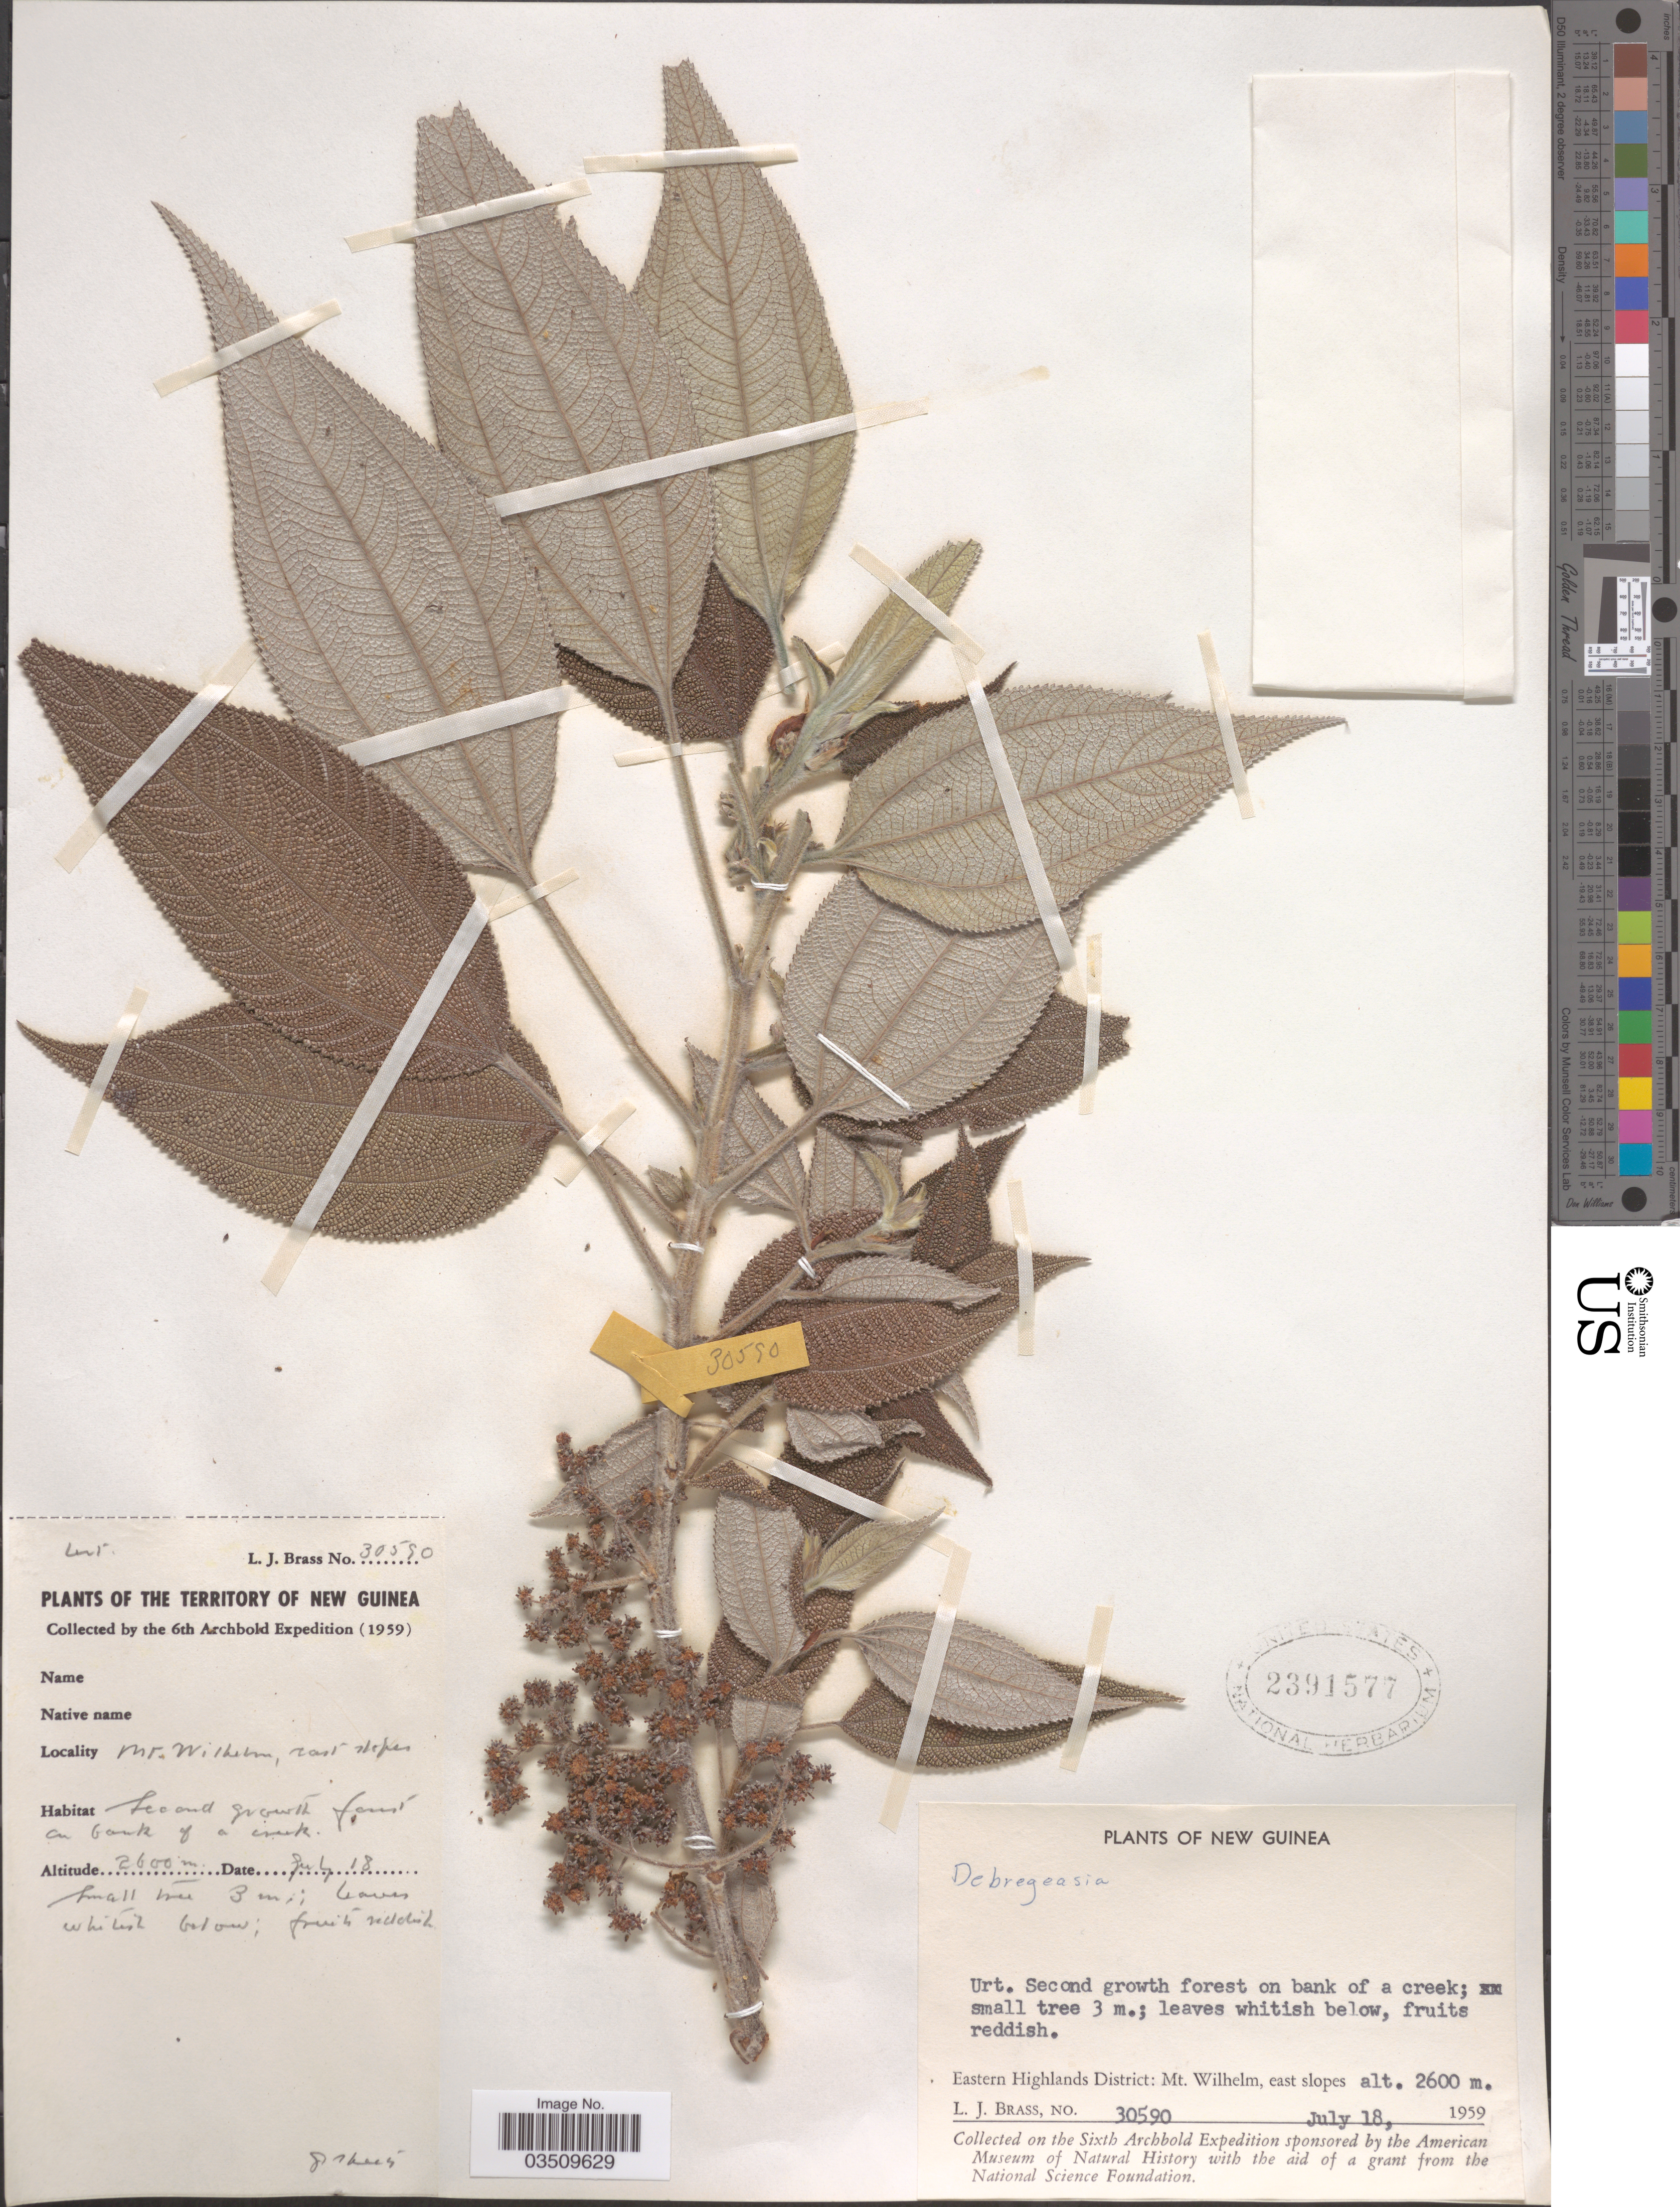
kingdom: Plantae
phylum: Tracheophyta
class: Magnoliopsida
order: Rosales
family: Urticaceae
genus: Debregeasia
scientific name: Debregeasia sp.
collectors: L. J. Brass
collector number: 30590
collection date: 1959-07-18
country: Papua New Guinea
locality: New Guinea. Eastern Highlands District: Mt. Wilheim, east slopes.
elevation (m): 2600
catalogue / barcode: US 2391577